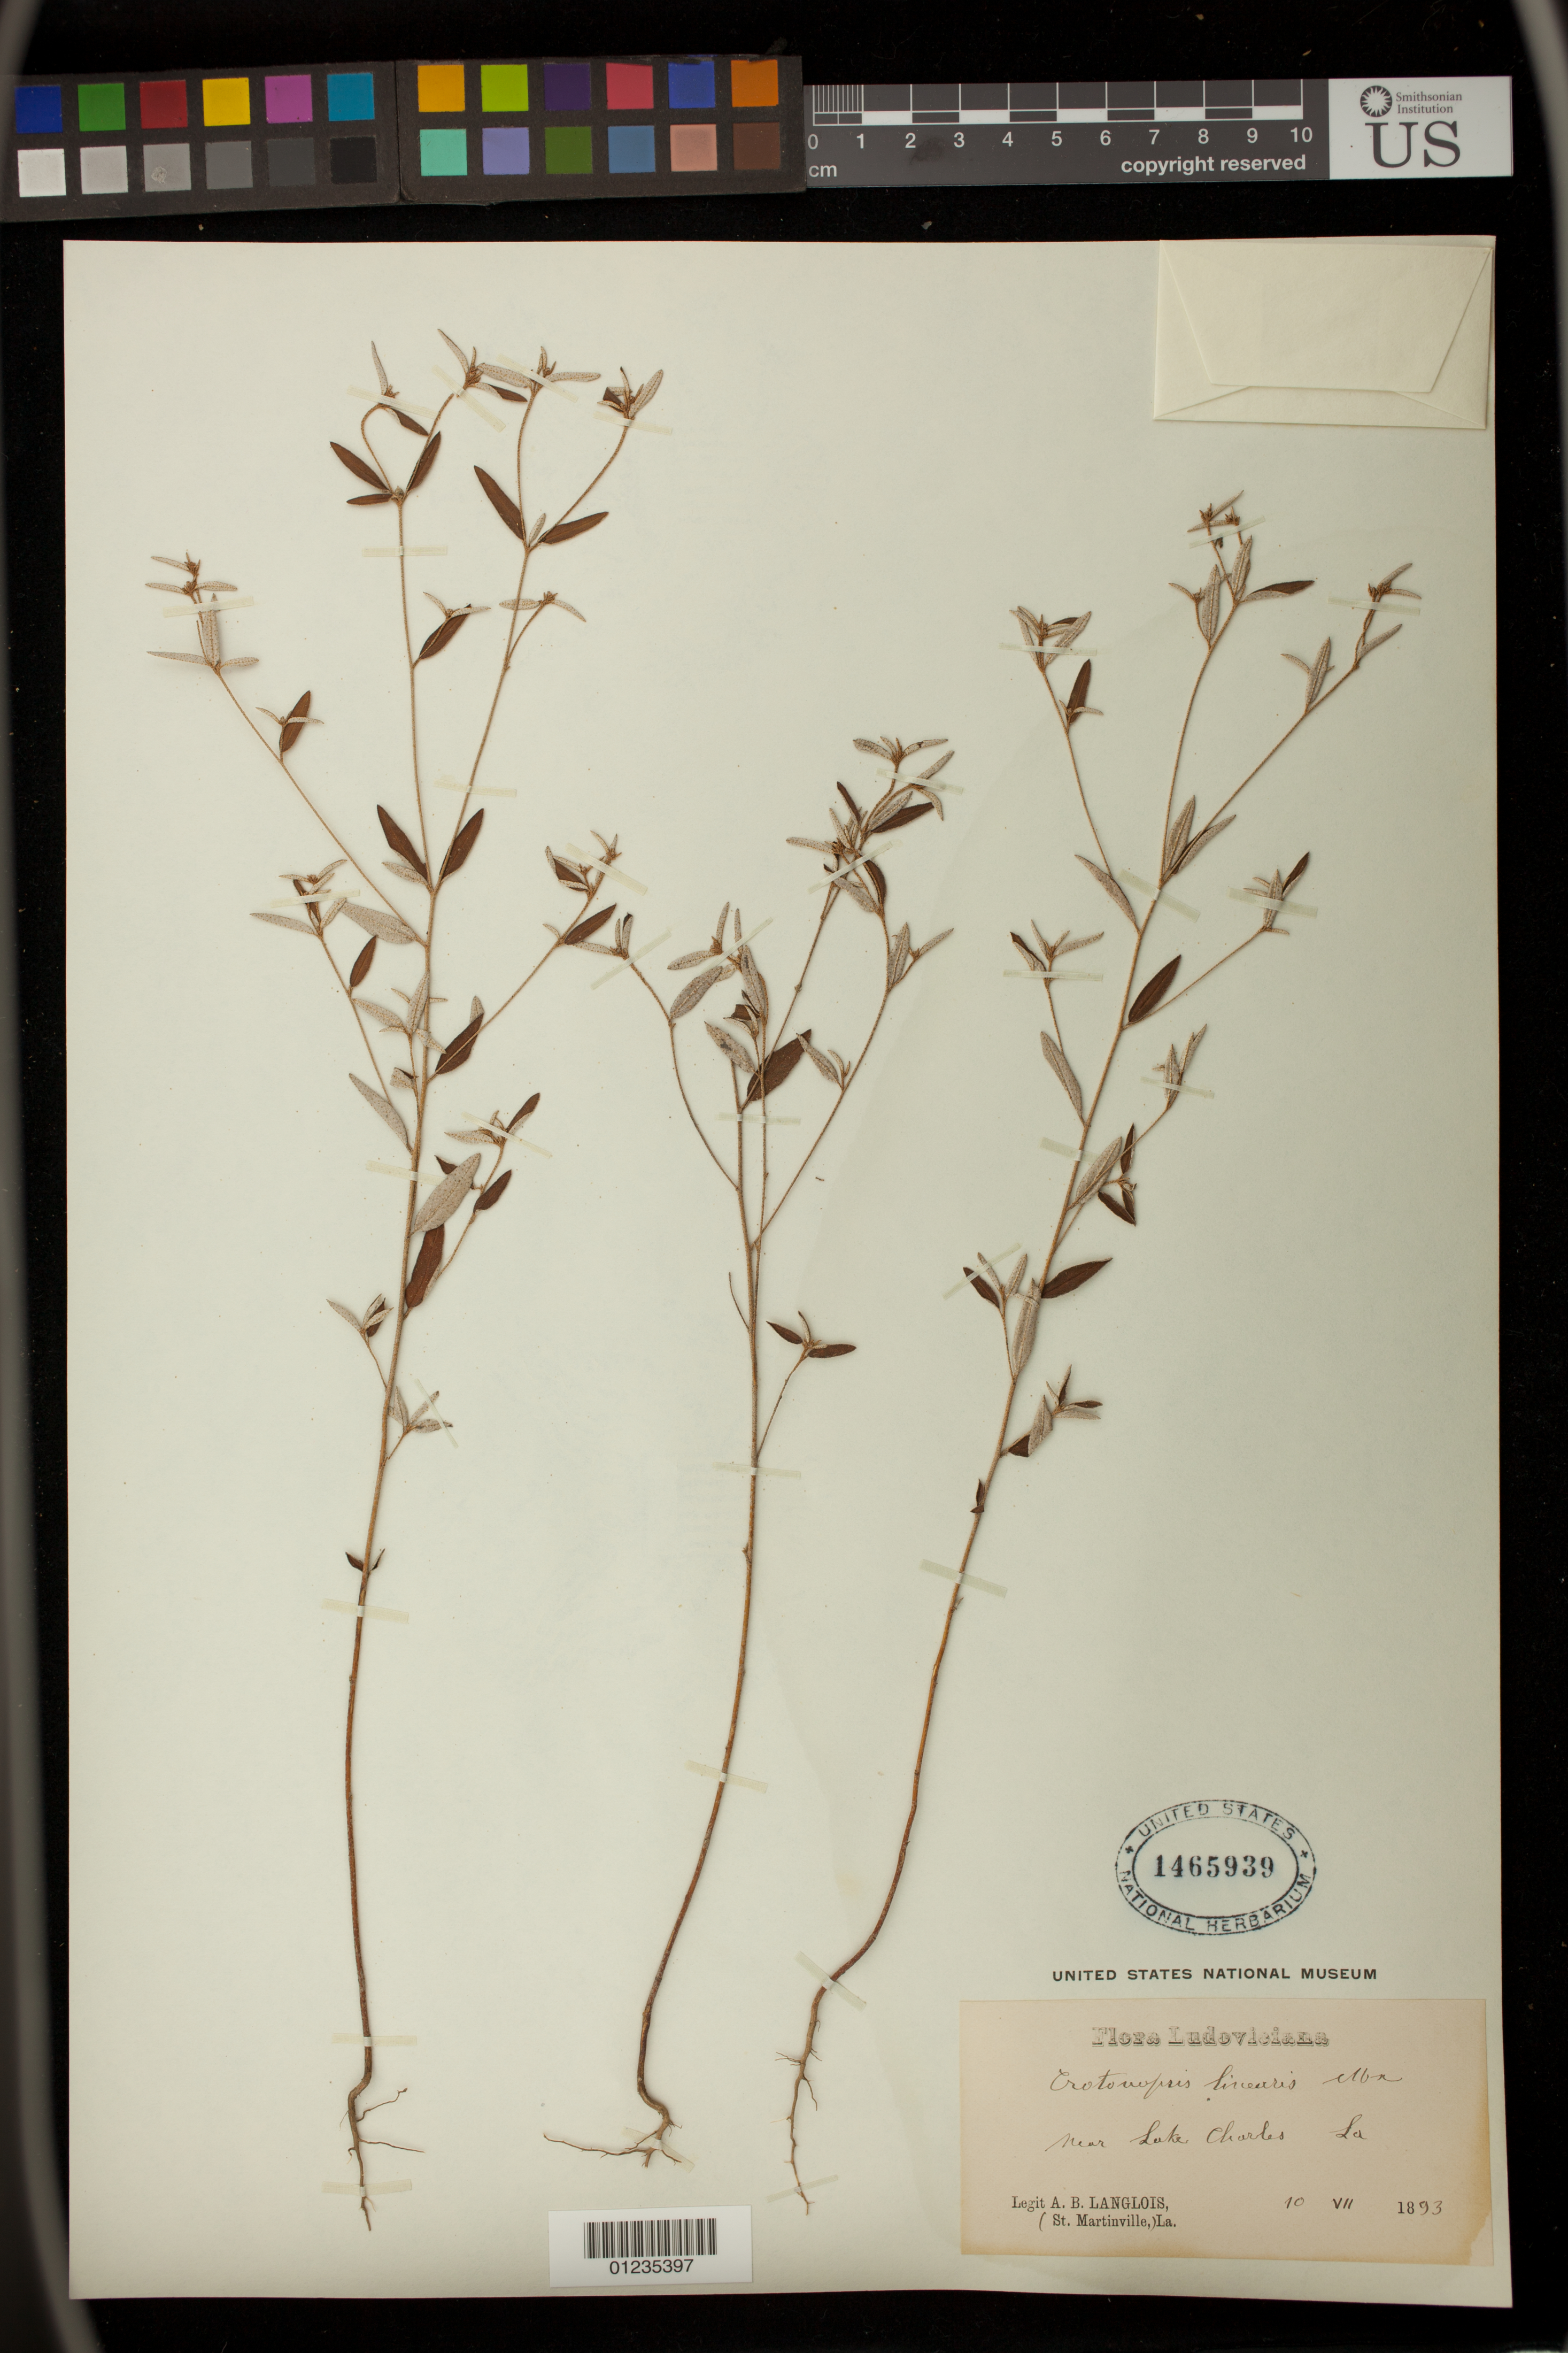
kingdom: Plantae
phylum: Tracheophyta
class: Magnoliopsida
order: Malpighiales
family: Euphorbiaceae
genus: Crotonopsis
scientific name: Crotonopsis linearis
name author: Michx.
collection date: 1893-10-07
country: United States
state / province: Louisiana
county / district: Calcasieu Parish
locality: Near Lake Charles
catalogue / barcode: US 1465939